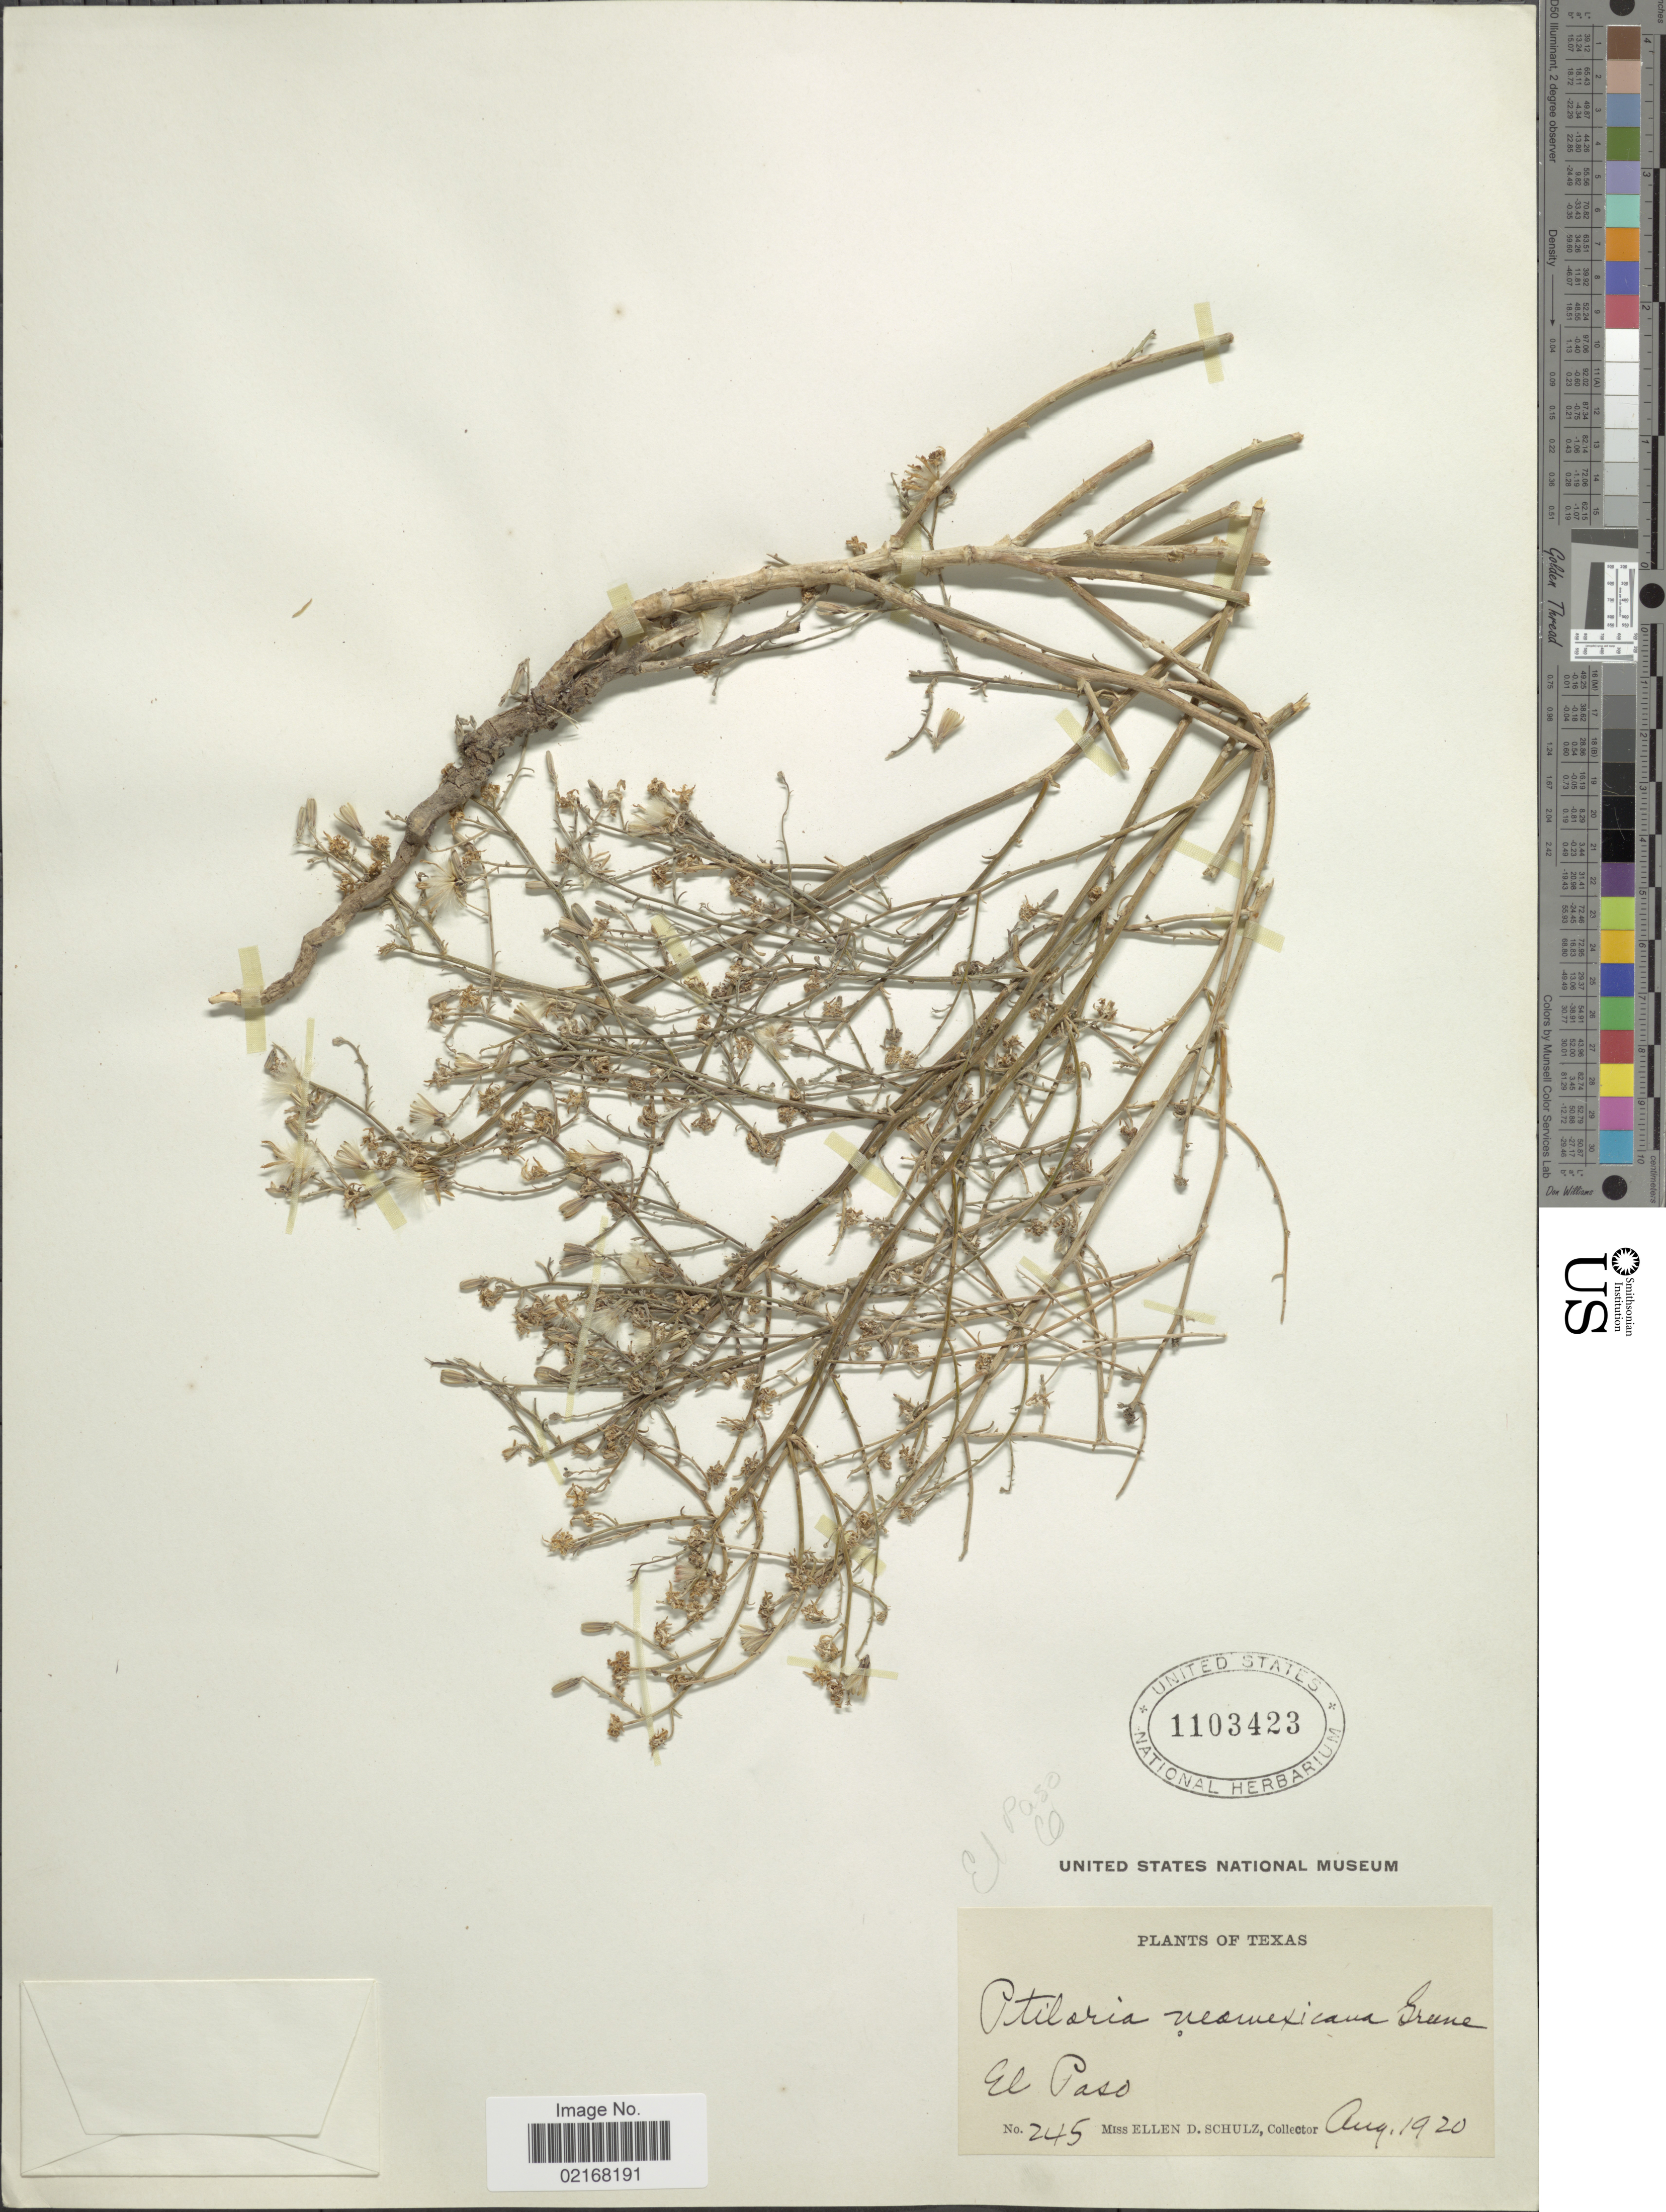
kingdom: Plantae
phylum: Tracheophyta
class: Magnoliopsida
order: Asterales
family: Asteraceae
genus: Stephanomeria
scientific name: Stephanomeria tenuifolia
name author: (Torr.) H.M. Hall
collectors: E. D. Schulz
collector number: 245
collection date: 1920-08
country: United States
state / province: Texas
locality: El Paso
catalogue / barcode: US 1103423